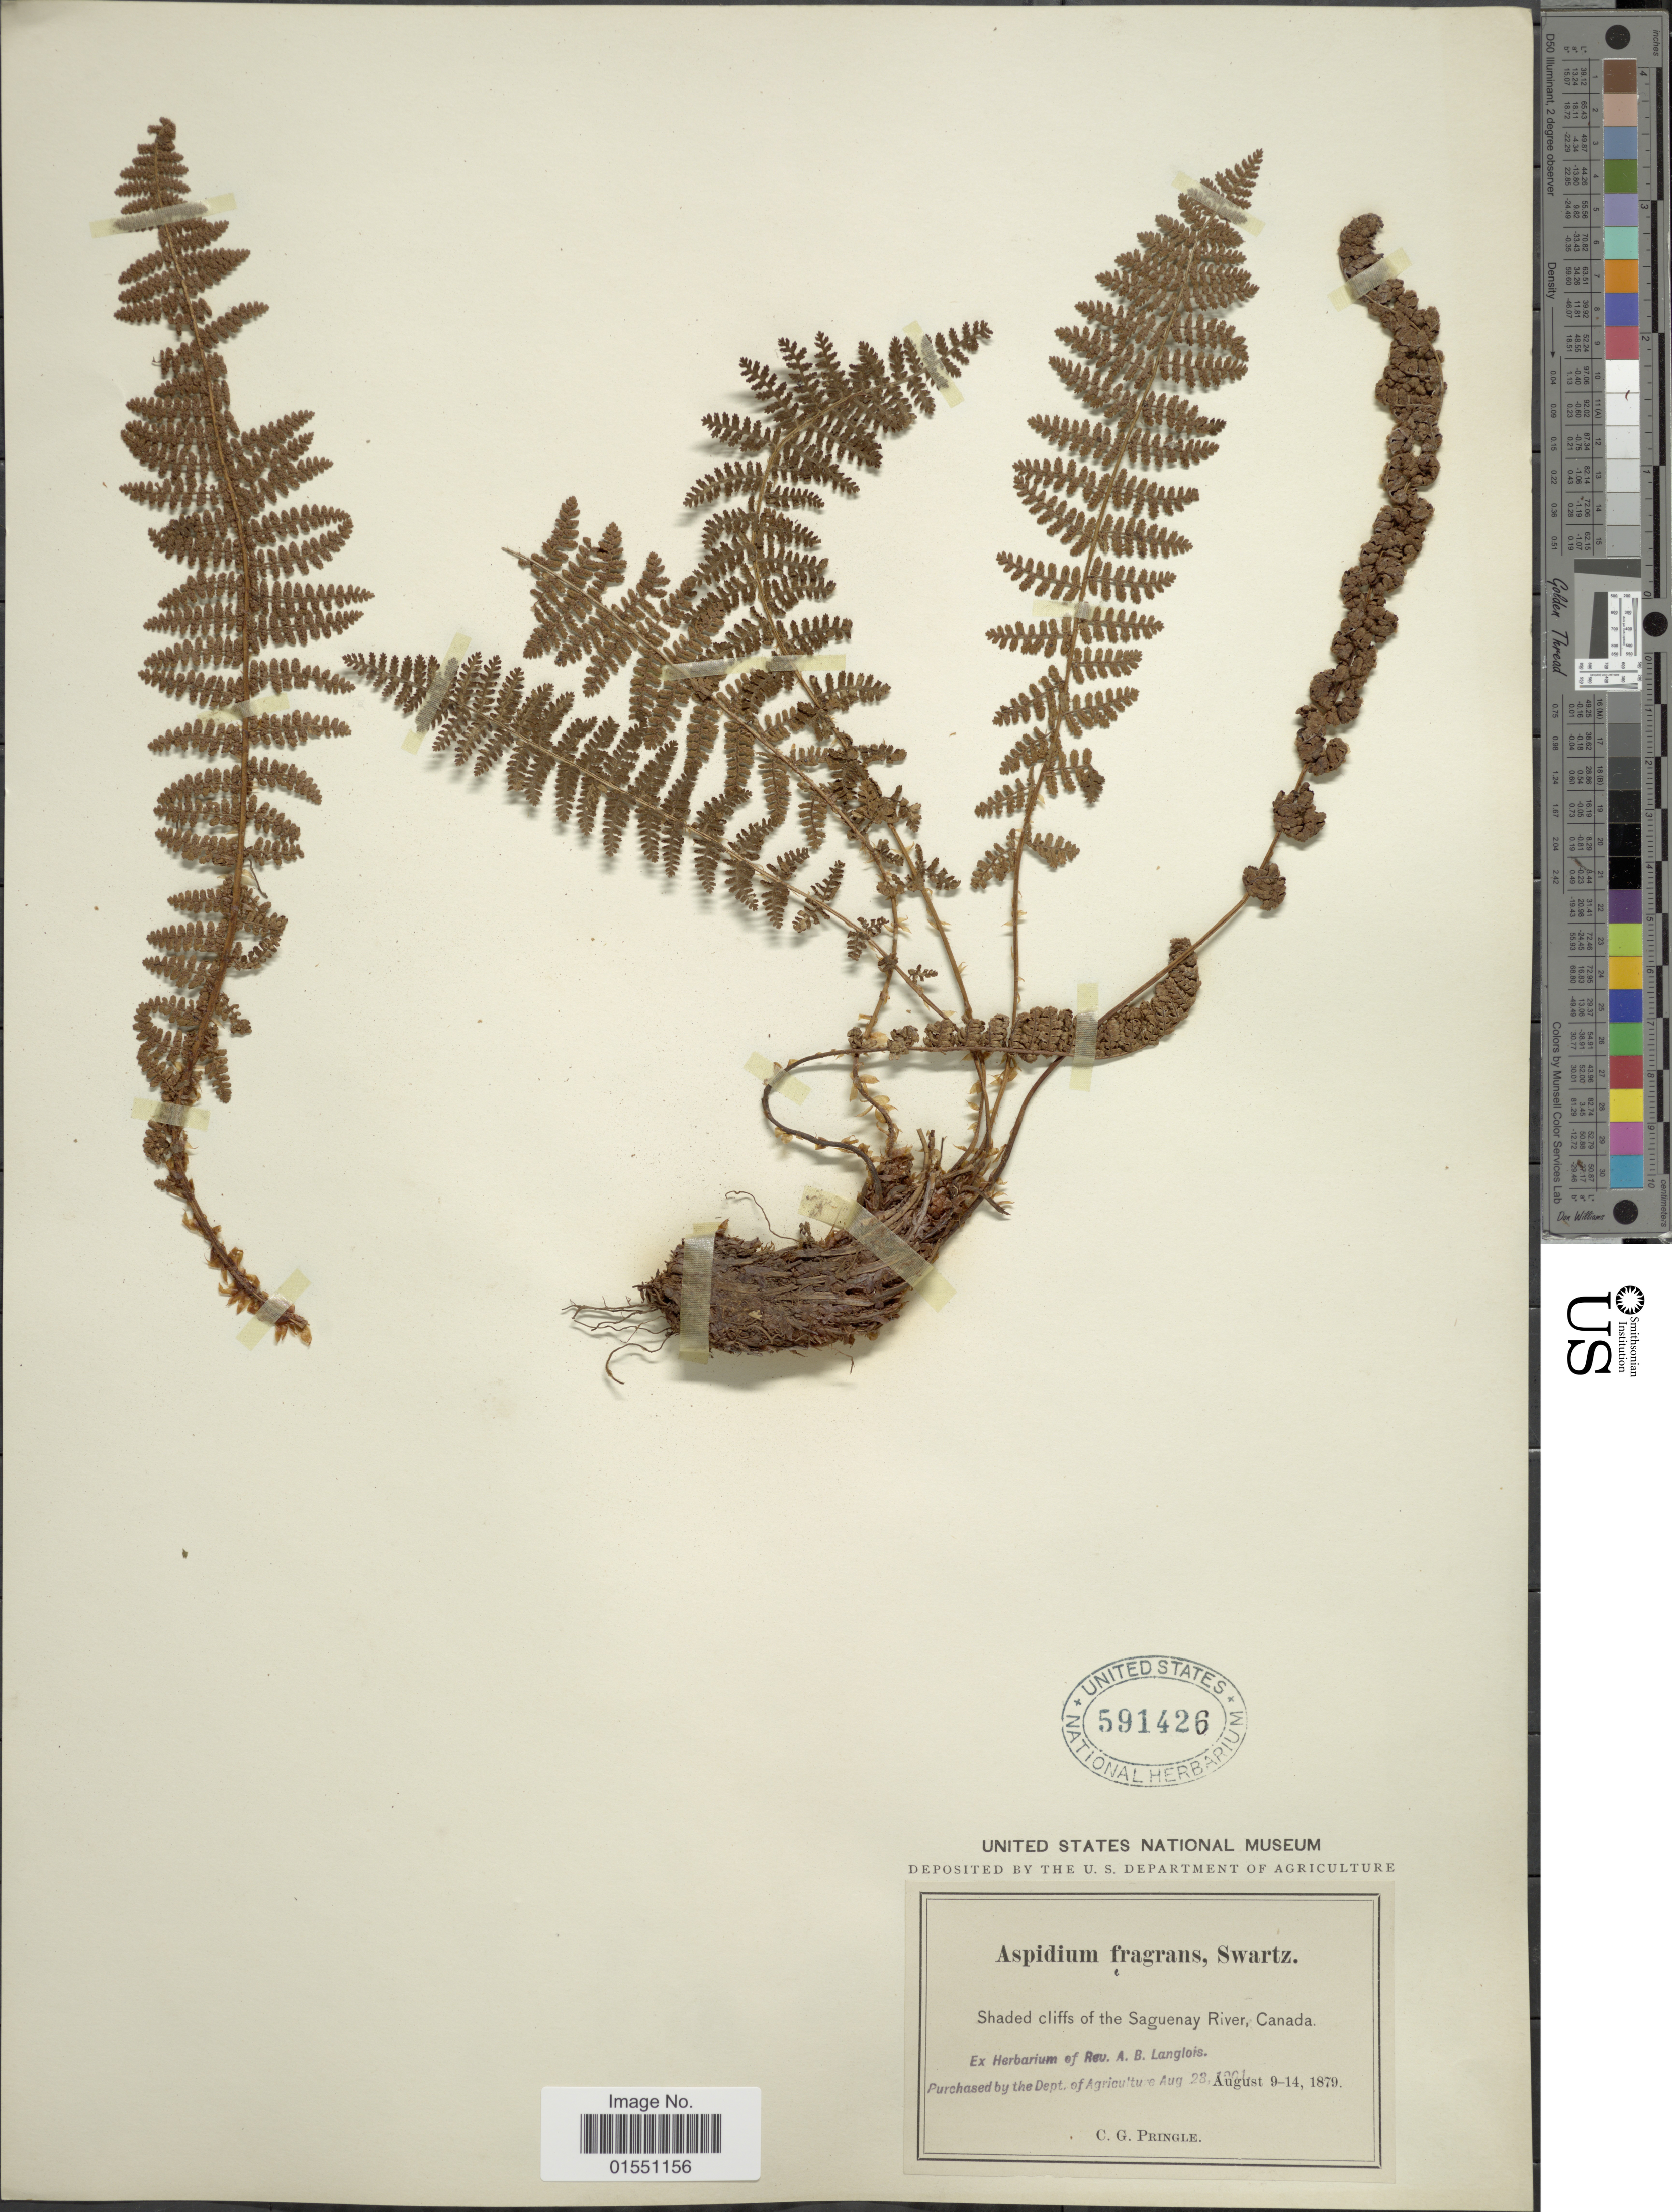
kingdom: Plantae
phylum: Tracheophyta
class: Polypodiopsida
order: Polypodiales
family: Dryopteridaceae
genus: Dryopteris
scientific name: Dryopteris fragrans var. hookeriana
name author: A. Prince ex Weath.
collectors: C. G. Pringle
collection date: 1879-08-09/1879-08-14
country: Canada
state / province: Quebec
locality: Shaded cliffs of the Saguenay River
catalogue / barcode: US 591426